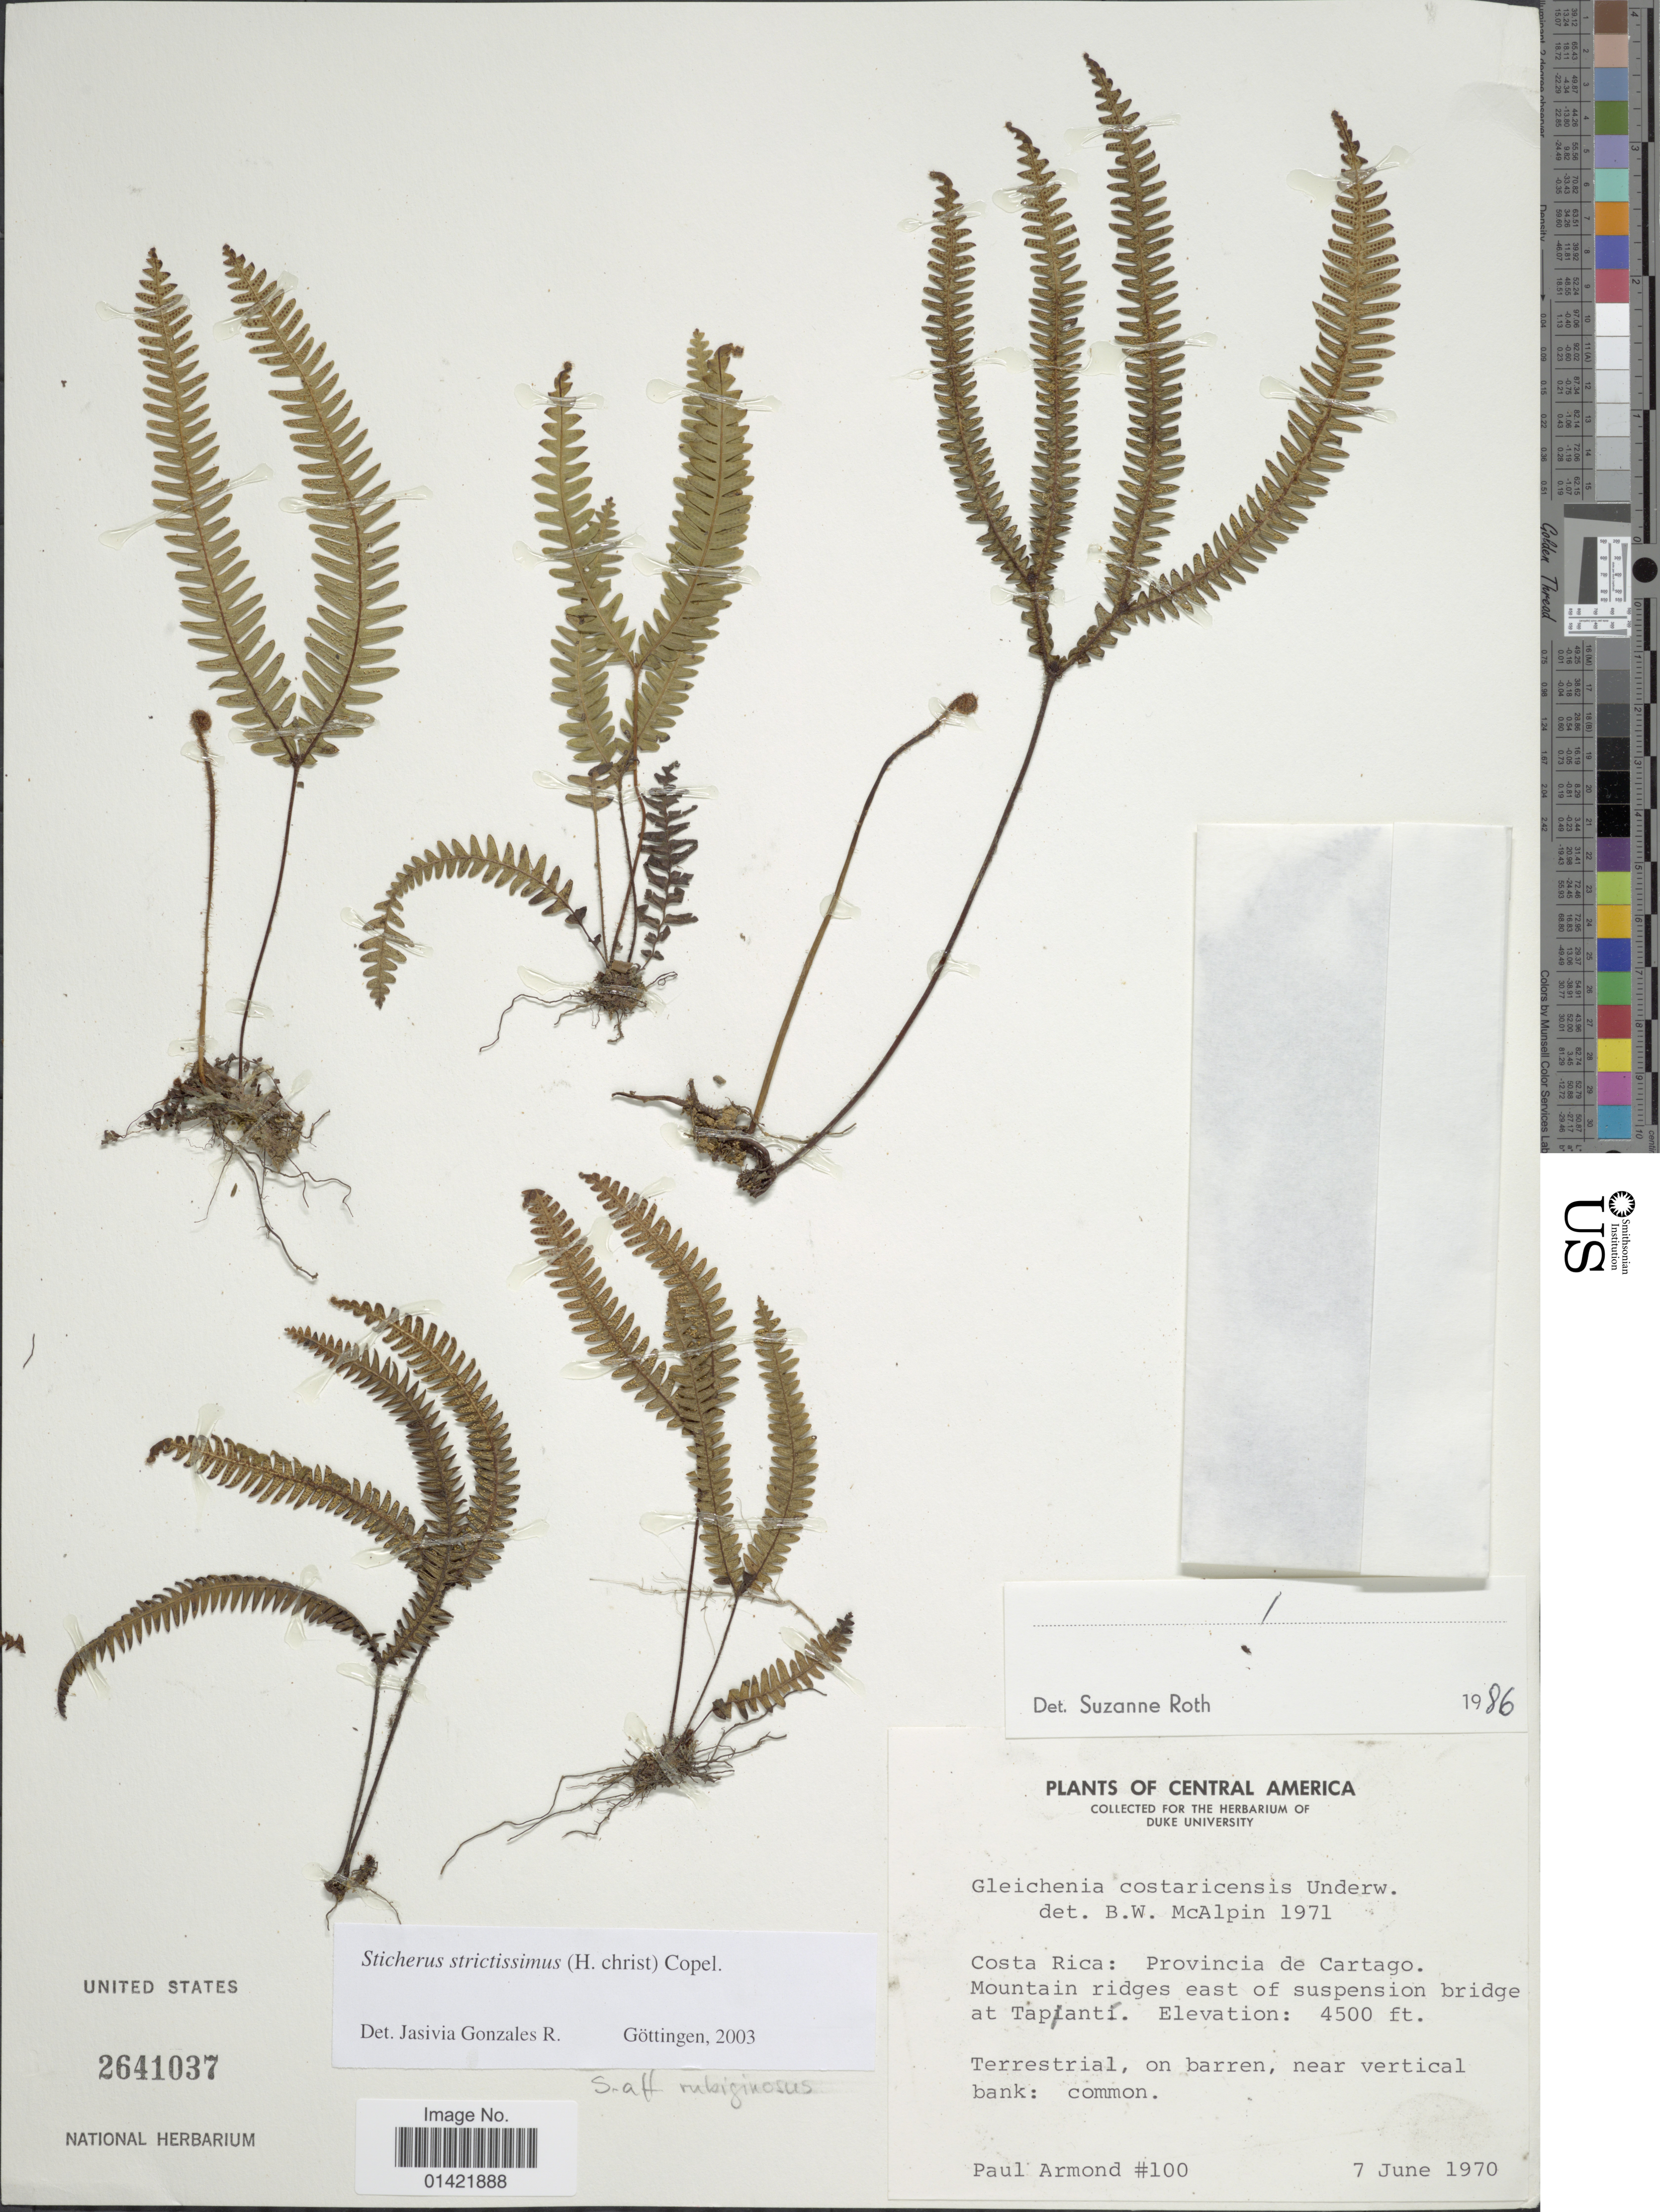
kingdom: Plantae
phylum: Tracheophyta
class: Polypodiopsida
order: Gleicheniales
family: Gleicheniaceae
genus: Sticherus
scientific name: Sticherus rubiginosus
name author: (Mett.) Nakai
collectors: P. Armond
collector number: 100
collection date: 1970-06-07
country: Costa Rica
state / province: Cartago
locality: Provincia de Cartago. Mountain ridges east of suspension bridge at Tapant.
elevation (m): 1372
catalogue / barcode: US 2641037